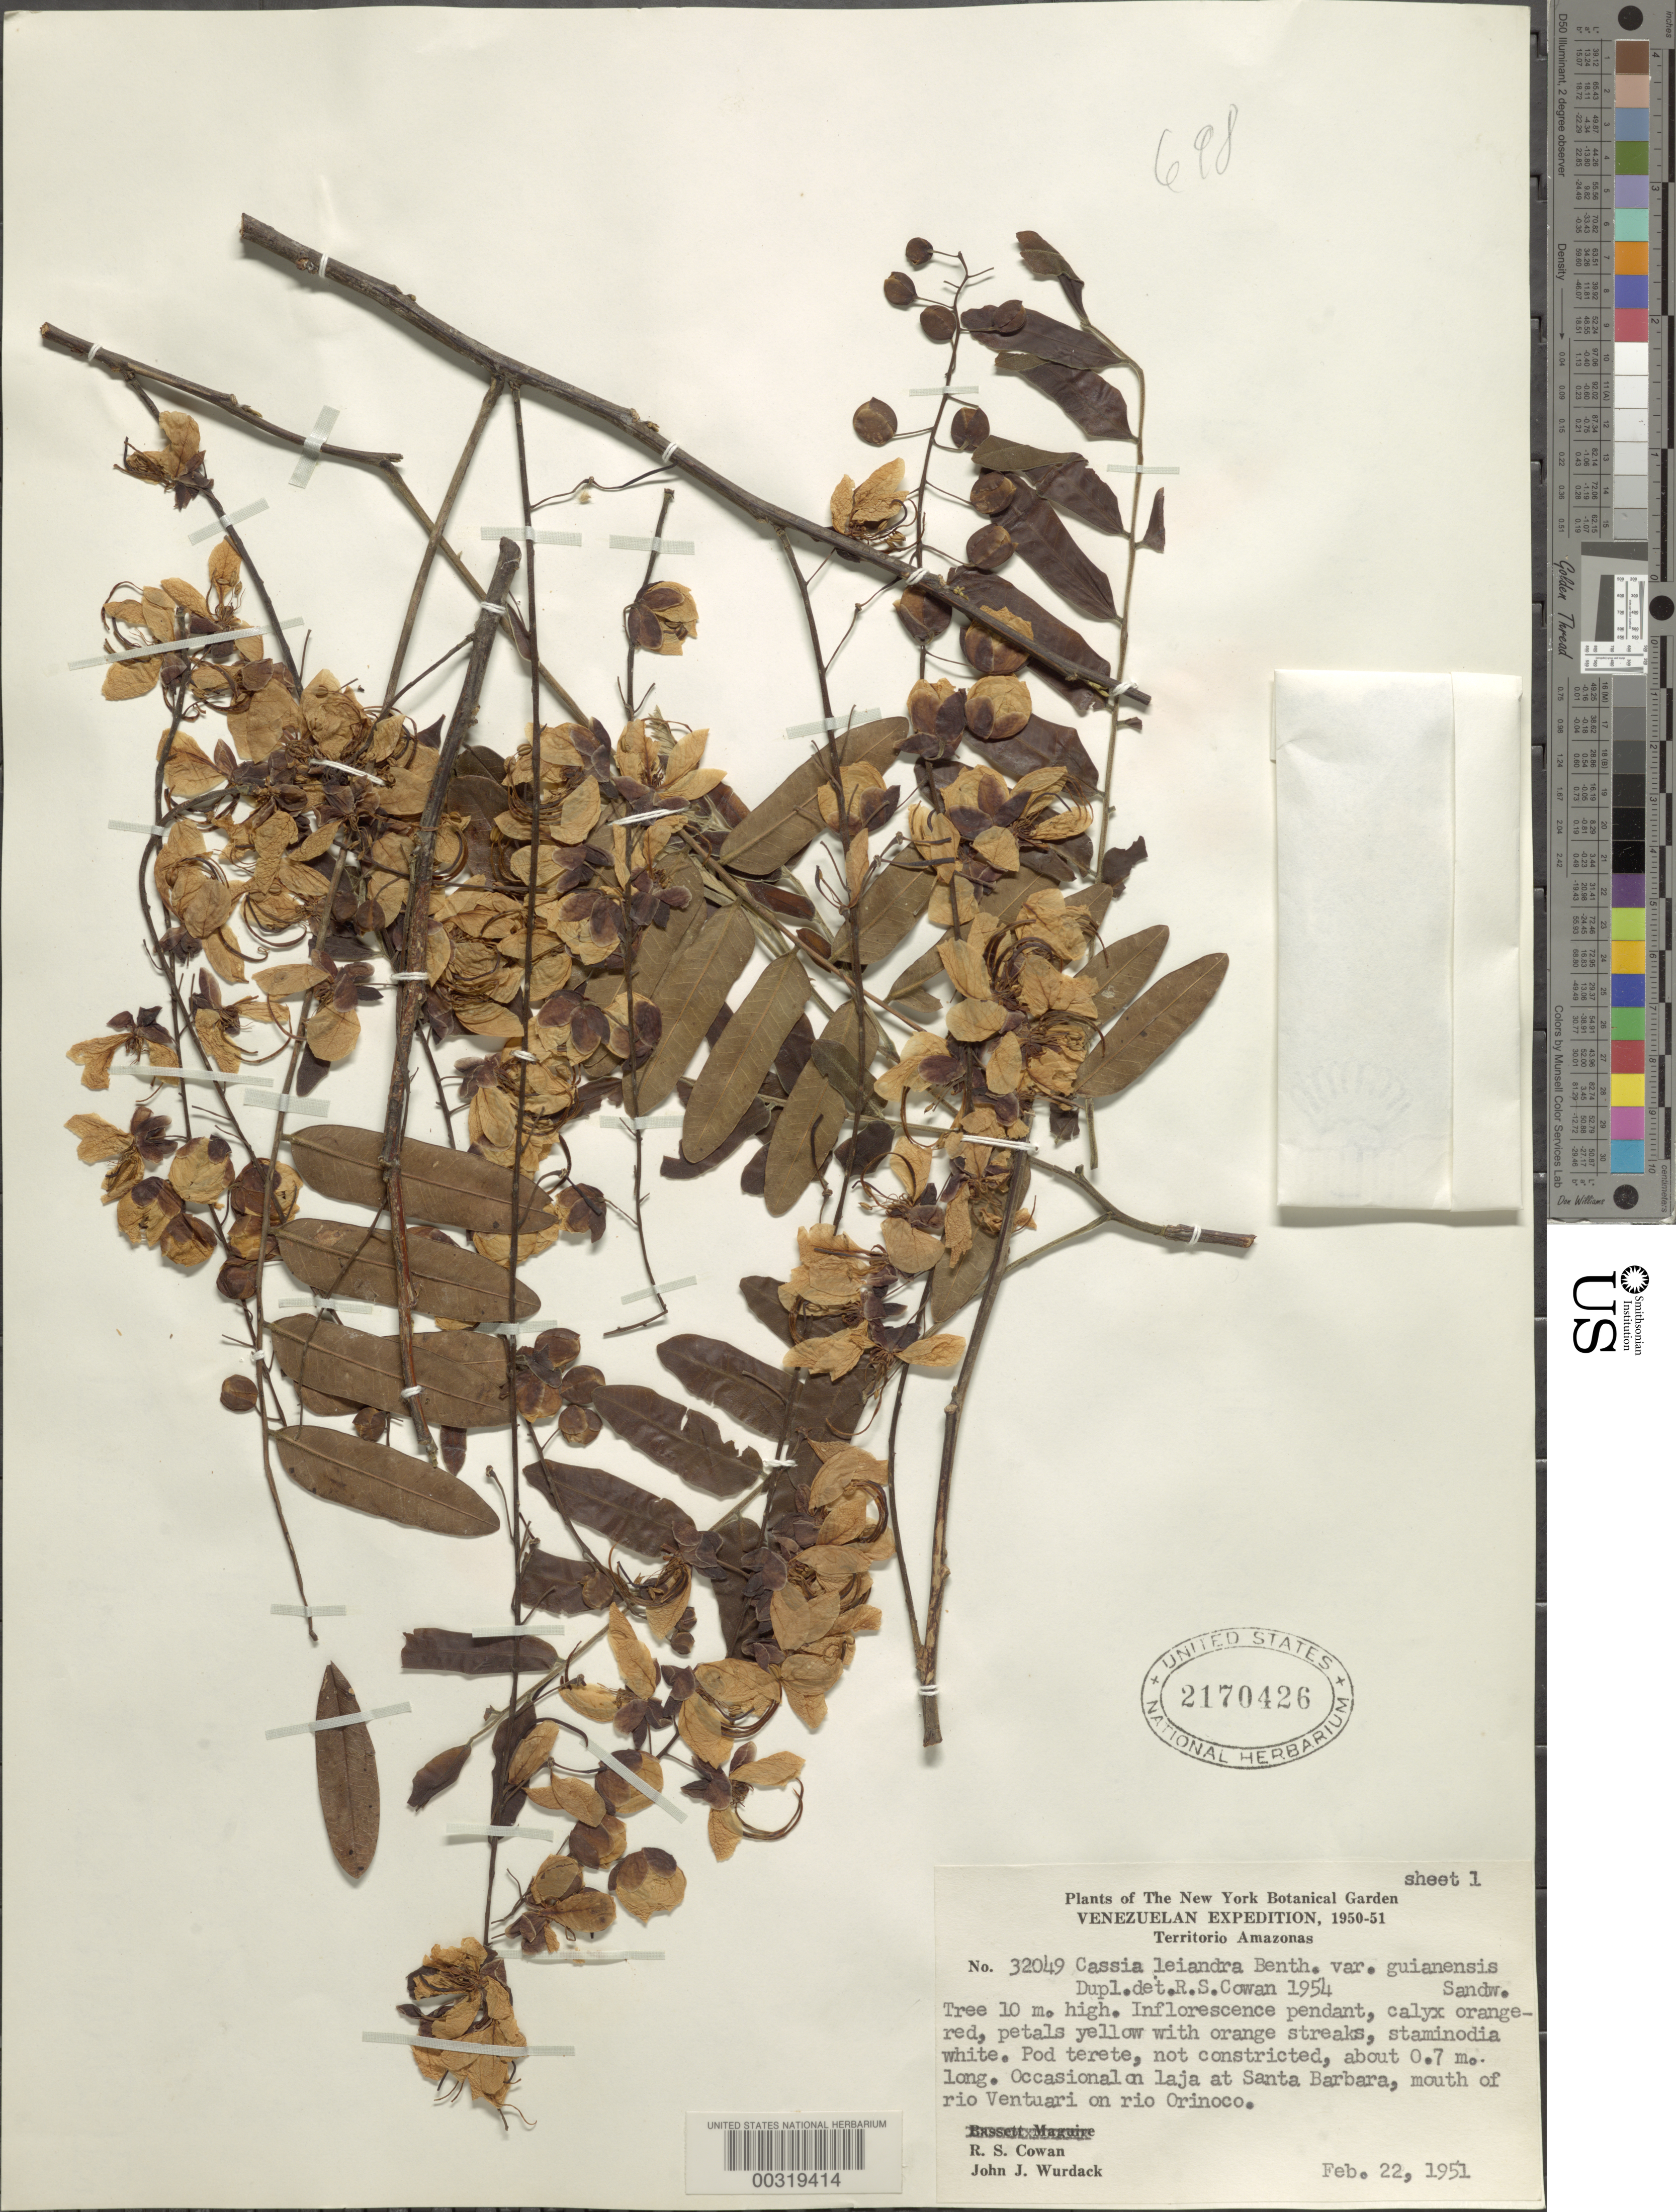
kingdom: Plantae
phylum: Tracheophyta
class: Magnoliopsida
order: Fabales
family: Fabaceae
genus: Cassia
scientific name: Cassia cowanii var. guianensis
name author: (Sandwith) H.S. Irwin & Barneby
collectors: R. S. Cowan & J. J. Wurdack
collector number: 32049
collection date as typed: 22 Feb 1951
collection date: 1951-02-22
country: Venezuela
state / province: Amazonas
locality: At Santa Barbara, mouth of rio ventuari on rio orinoco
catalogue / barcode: US 2170426